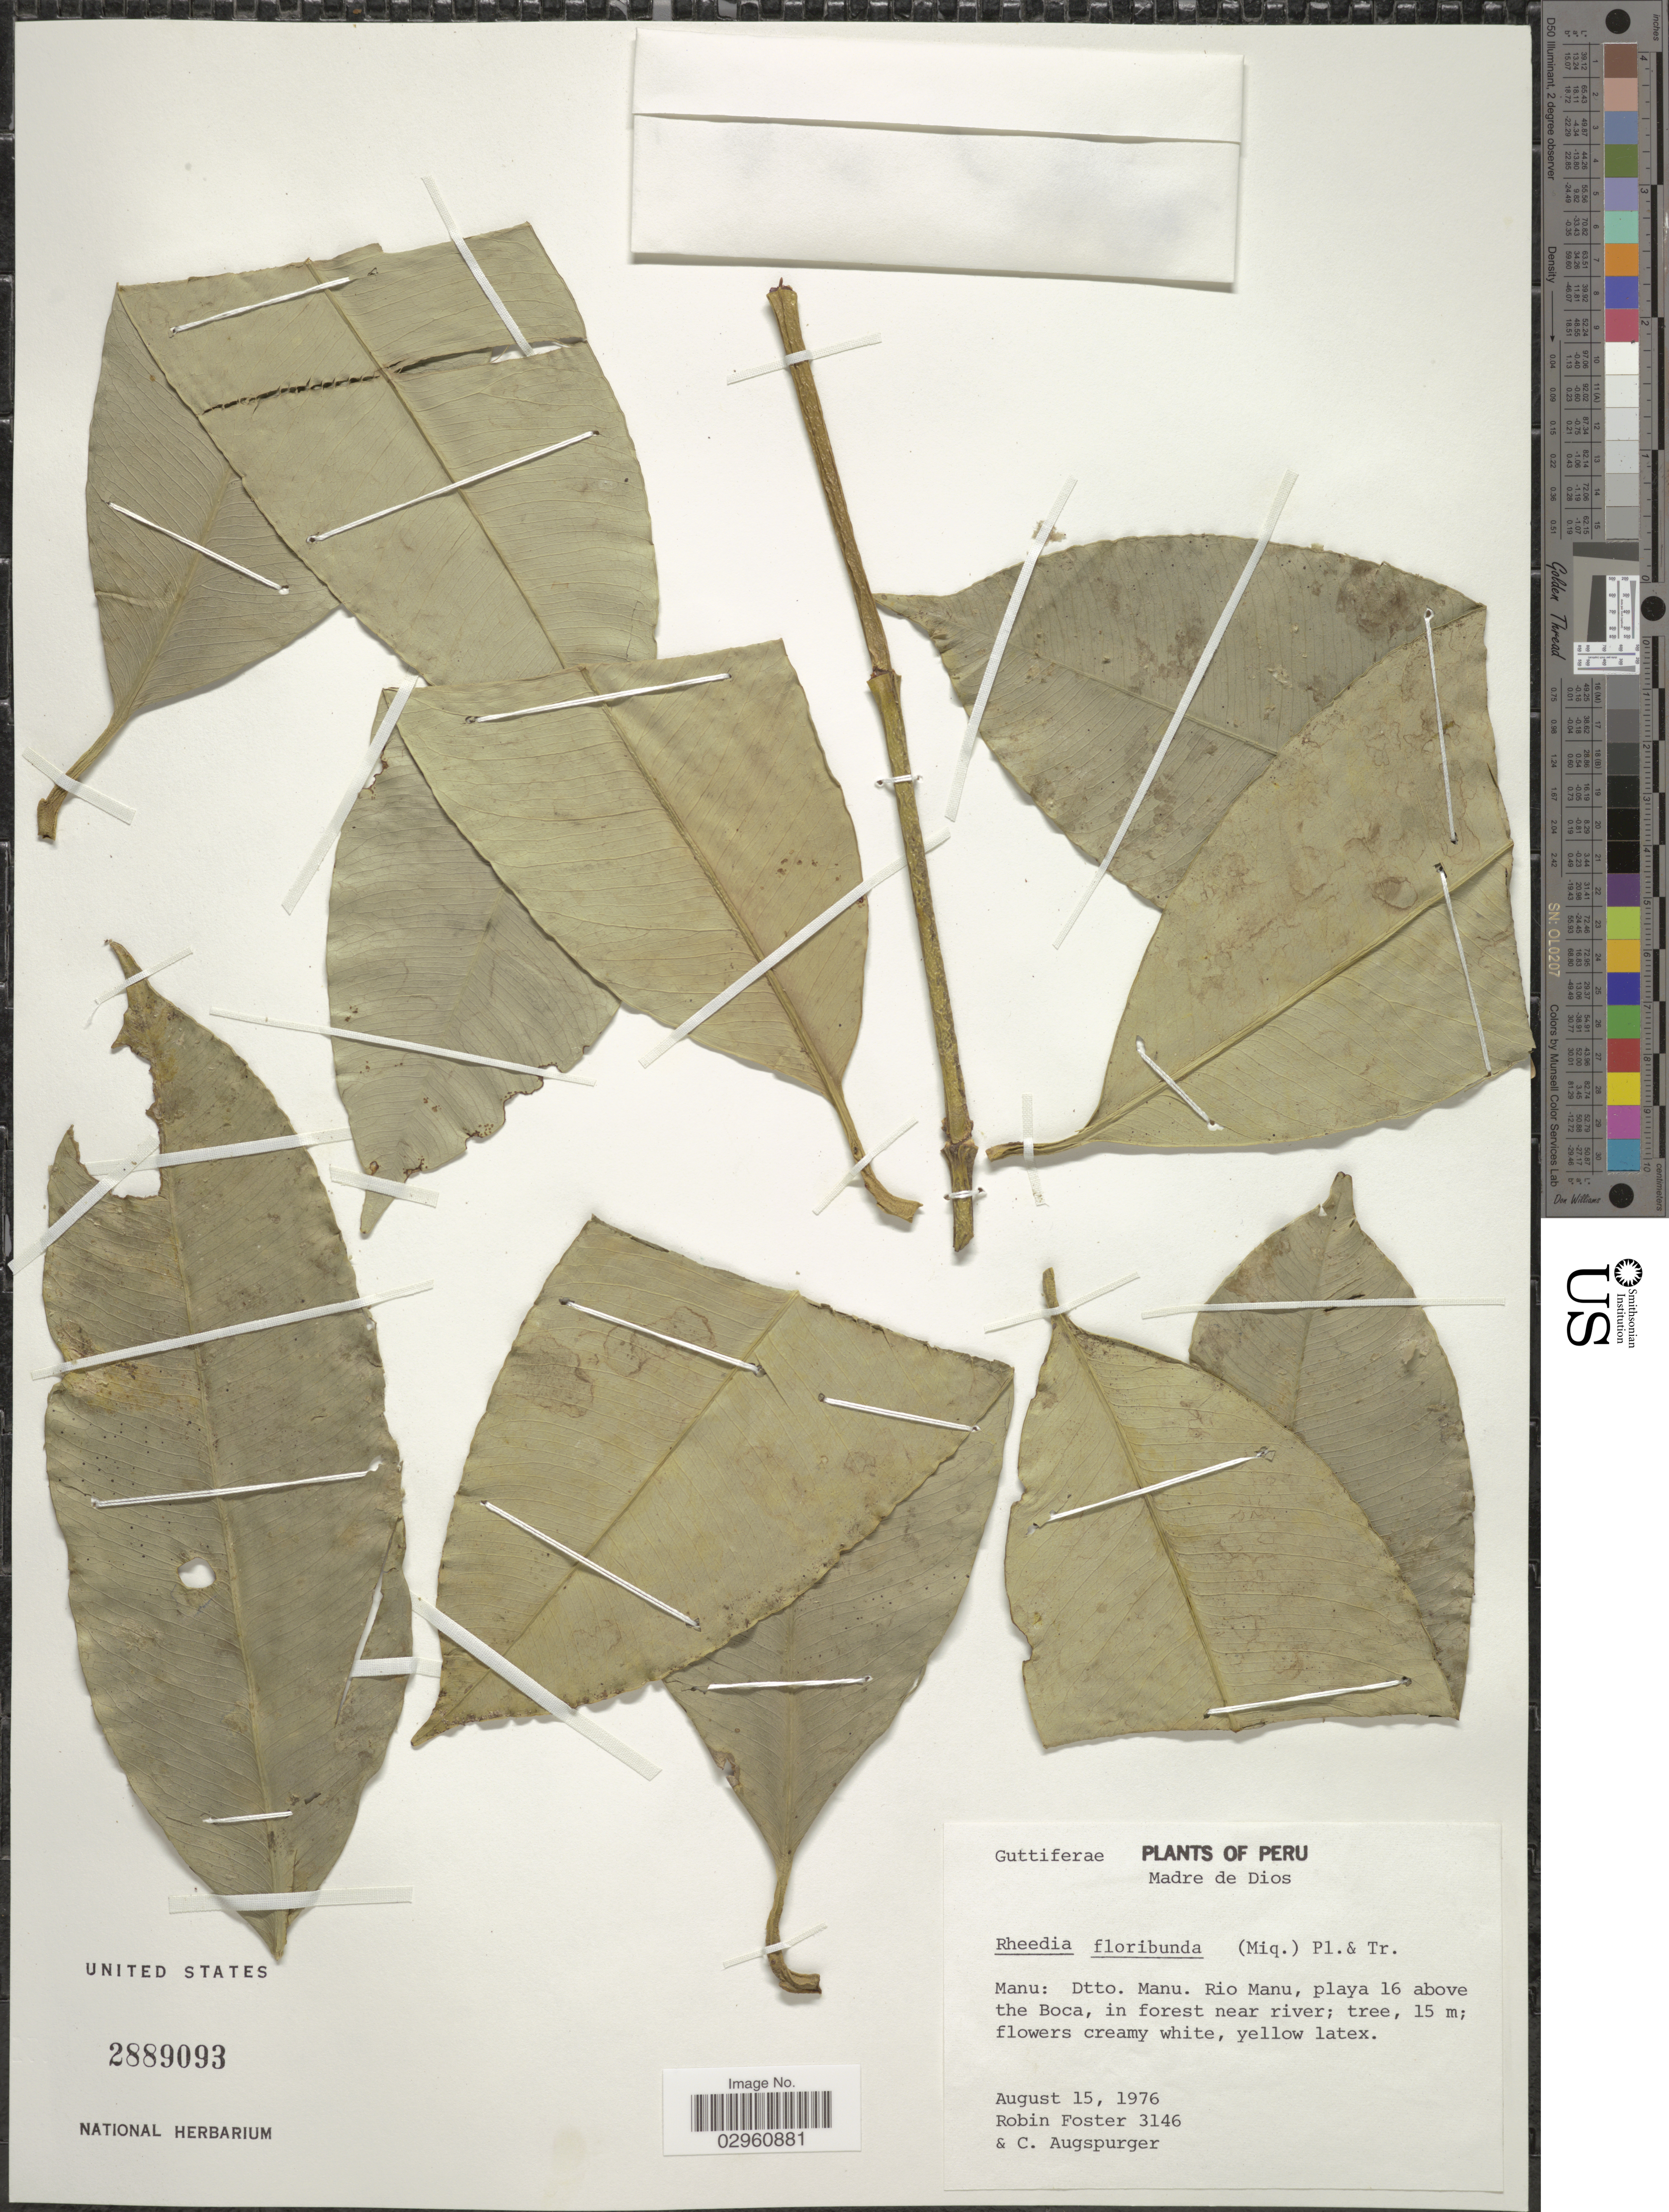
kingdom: Plantae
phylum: Tracheophyta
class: Magnoliopsida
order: Malpighiales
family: Clusiaceae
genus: Garcinia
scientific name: Garcinia madruno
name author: (Kunth) Hammel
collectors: R. B. Foster & C. Augspurger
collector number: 3146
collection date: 1976-08-15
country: Peru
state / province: Madre de Dios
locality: Manu: Dtto. Manu. Rio Manu, playa 16 above the Boca, in forest near river.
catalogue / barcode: US 2889093